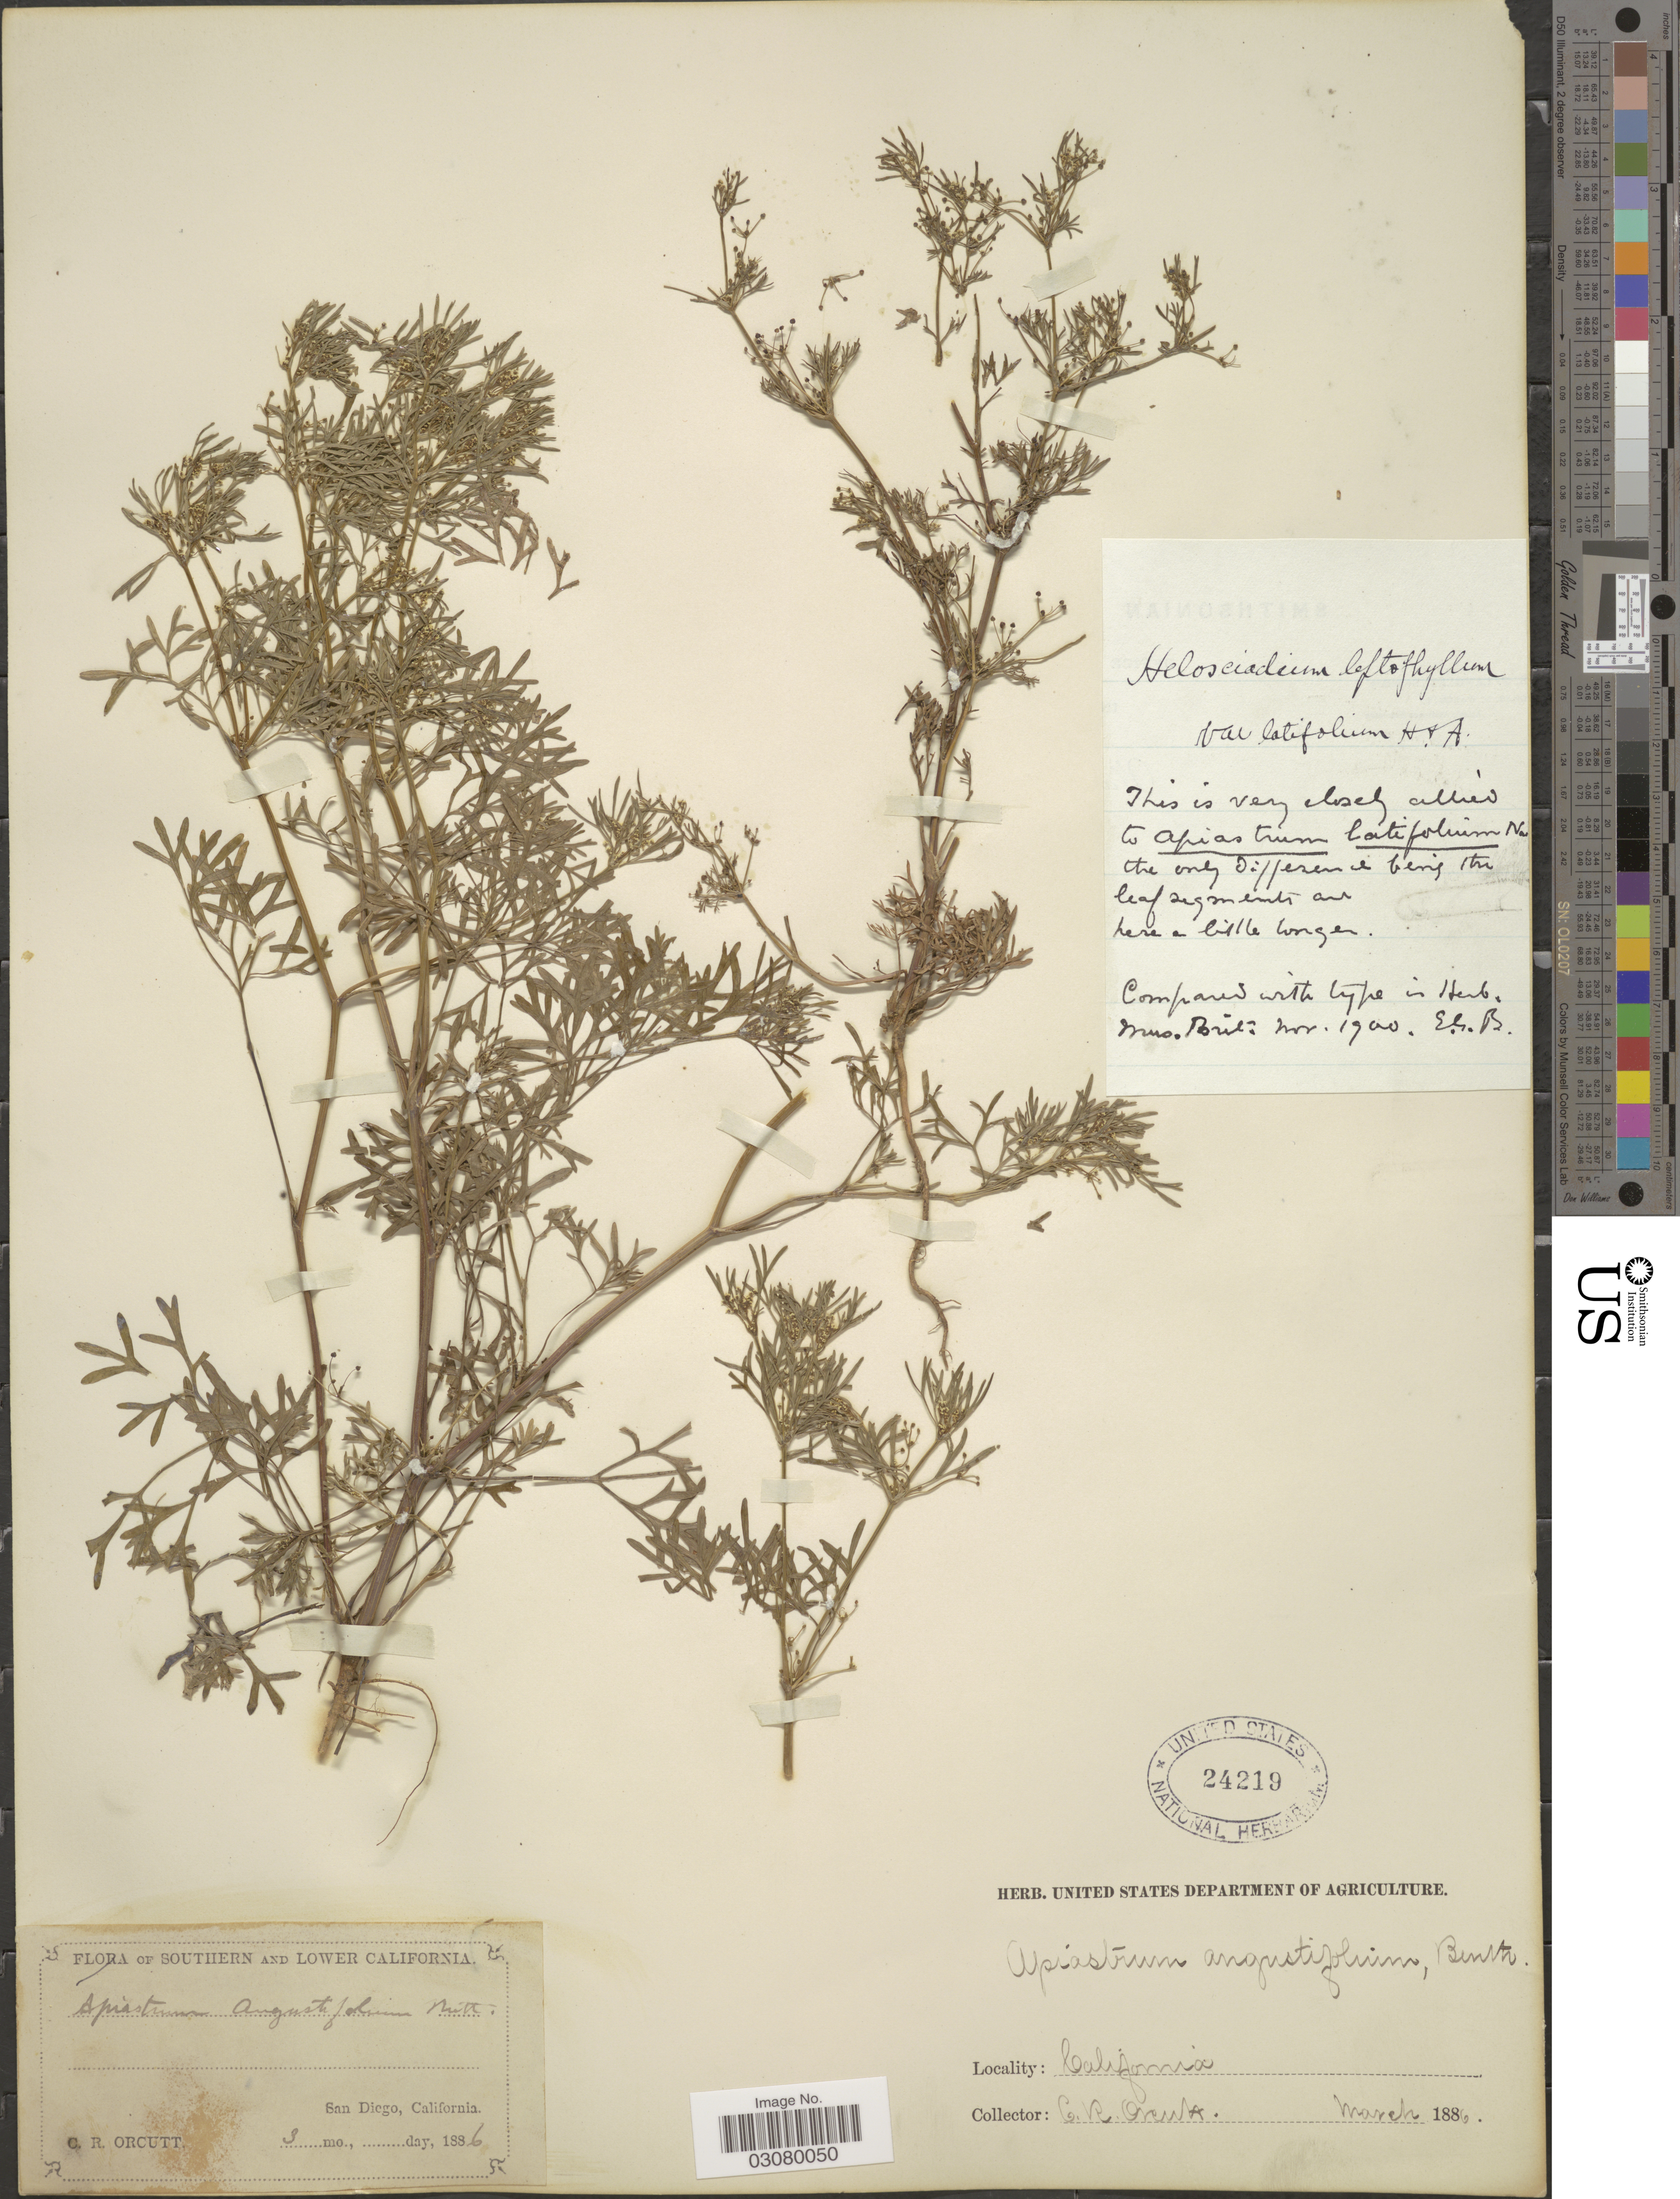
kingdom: Plantae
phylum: Tracheophyta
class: Magnoliopsida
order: Apiales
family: Apiaceae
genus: Apiastrum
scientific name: Apiastrum angustifolium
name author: Nutt.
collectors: C. R. Orcutt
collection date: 1886-03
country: United States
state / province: California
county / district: San Diego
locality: San Diego. Southern and Lower California.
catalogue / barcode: US 24219